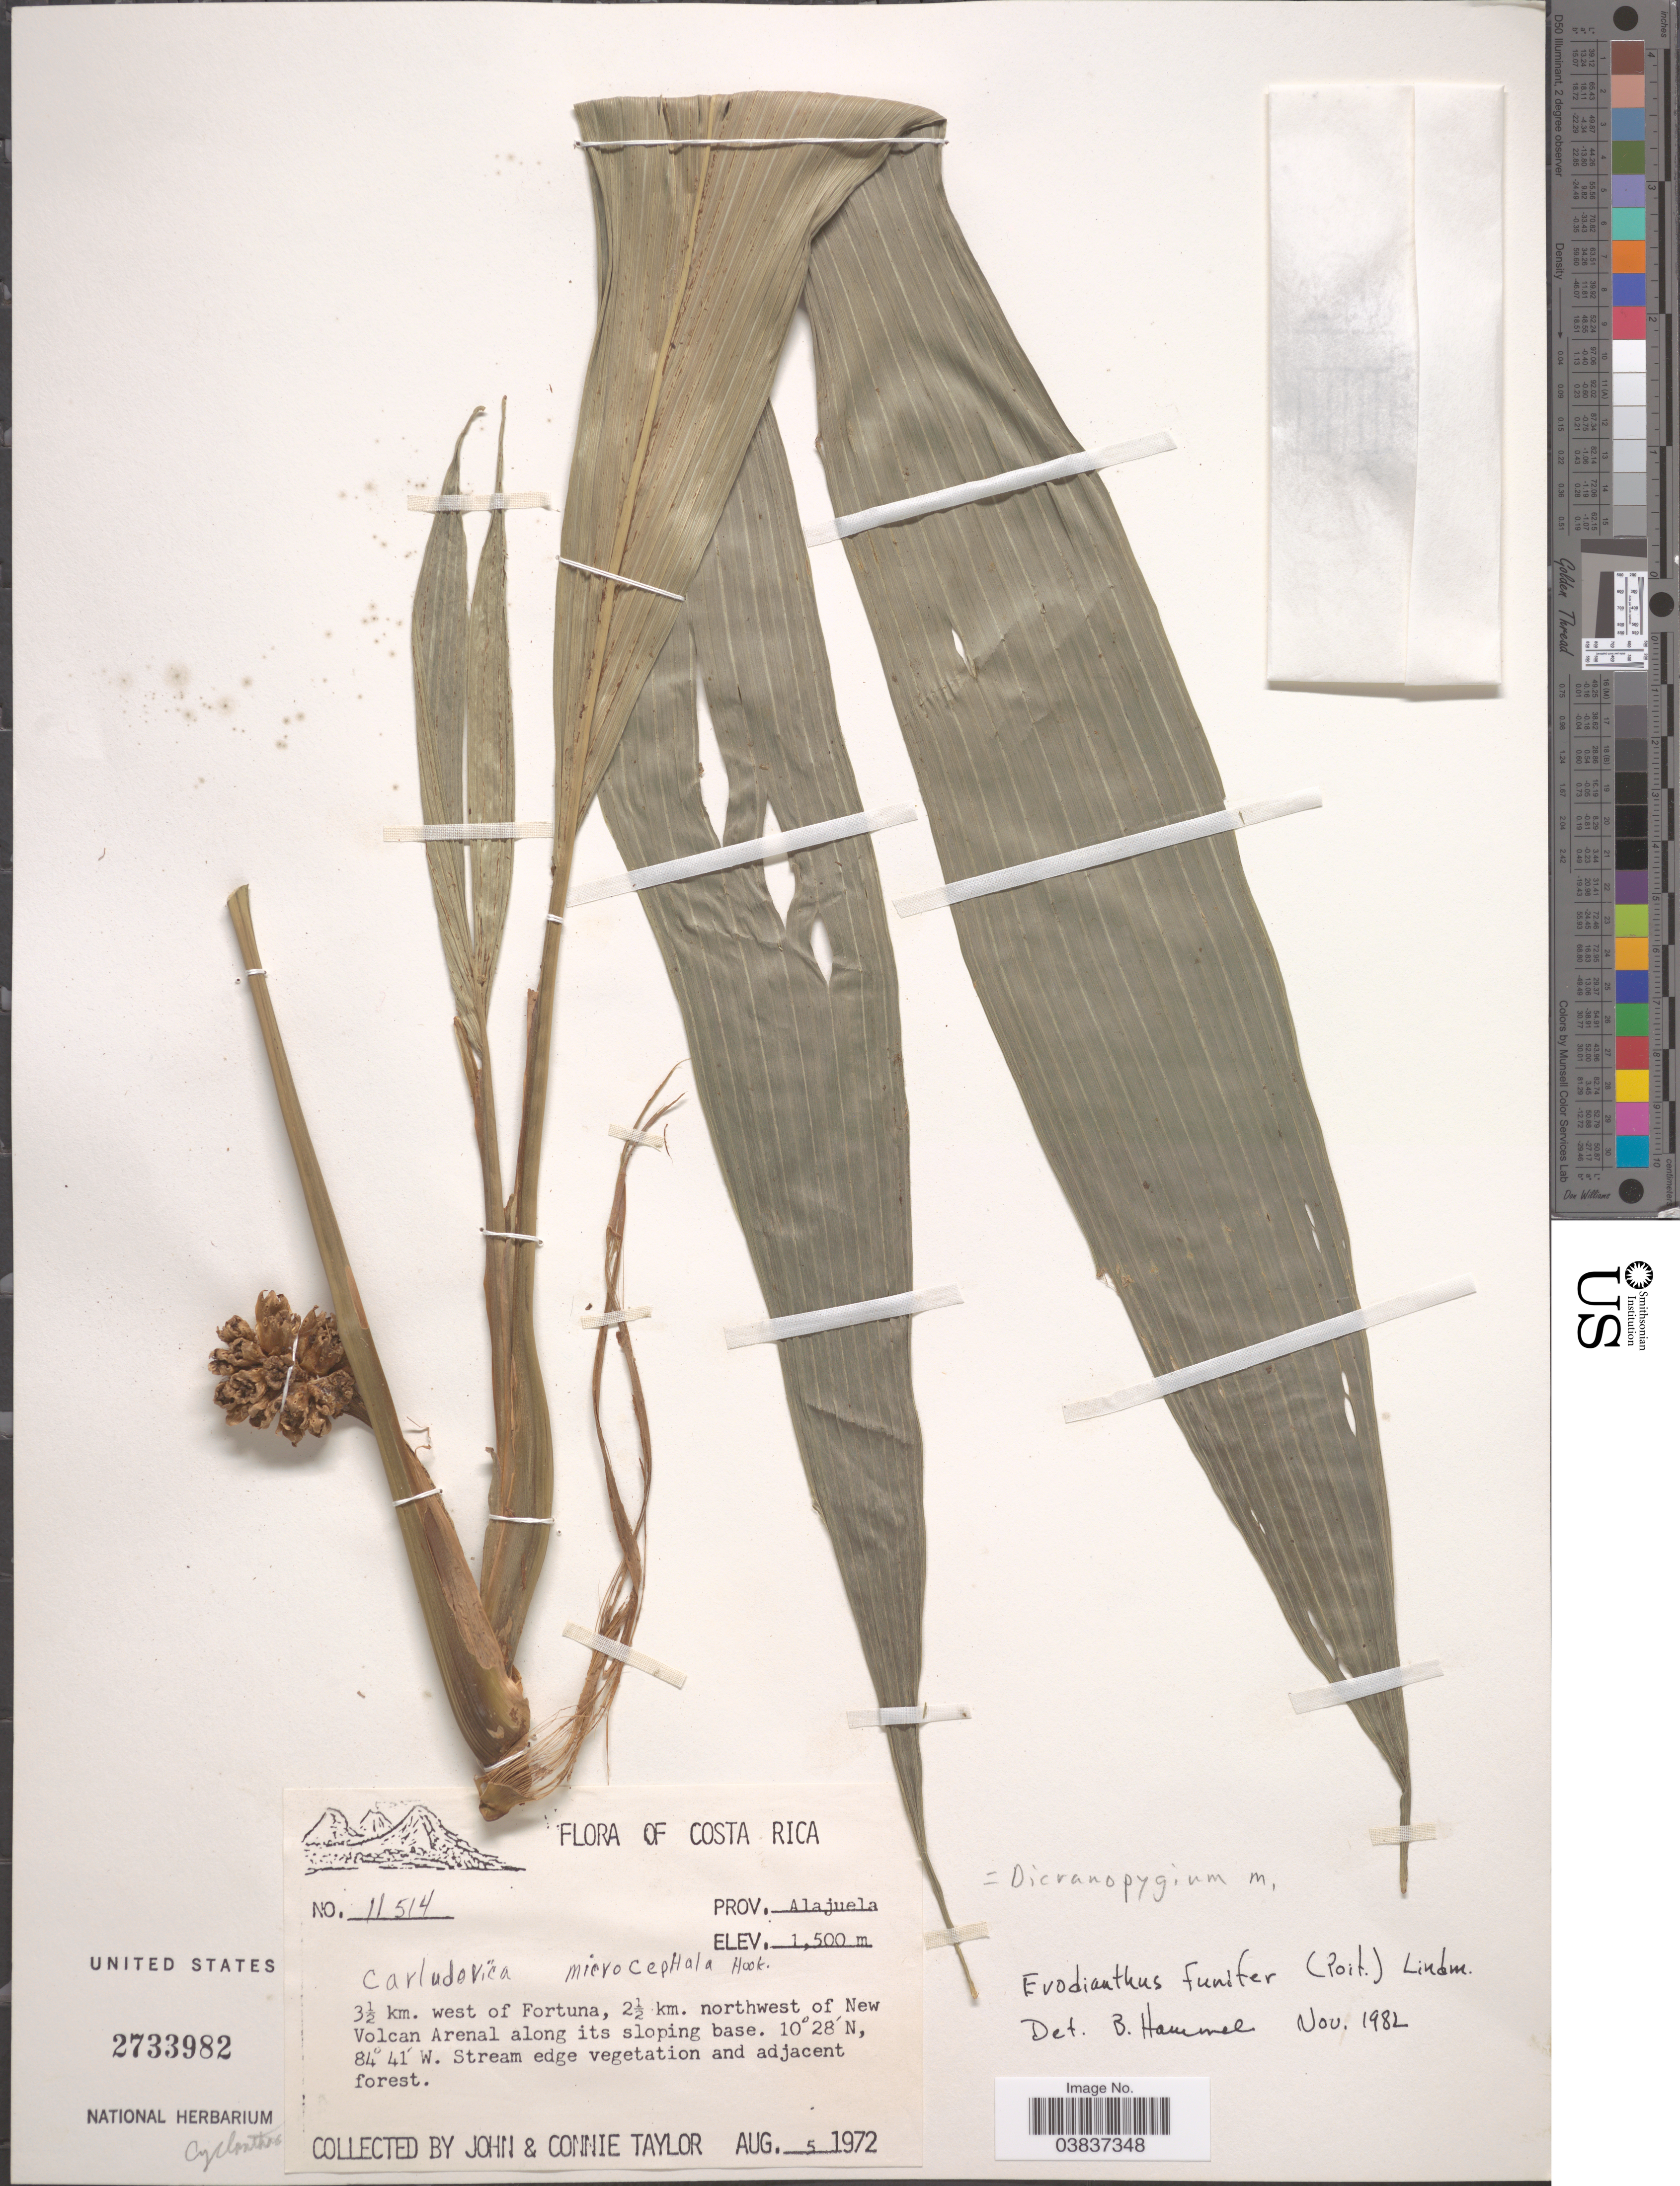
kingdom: Plantae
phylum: Tracheophyta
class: Liliopsida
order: Pandanales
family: Cyclanthaceae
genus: Evodianthus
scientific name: Evodianthus funifer subsp. funifer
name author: (Poit.) Lindm.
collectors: J. Taylor & C. Taylor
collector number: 11514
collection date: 1972-08-05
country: Costa Rica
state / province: Alajuela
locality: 3½ km. west of Fortuna, 2½ km. northwest of New Volcan Arenal along its sloping base.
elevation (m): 1500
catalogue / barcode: US 2733982